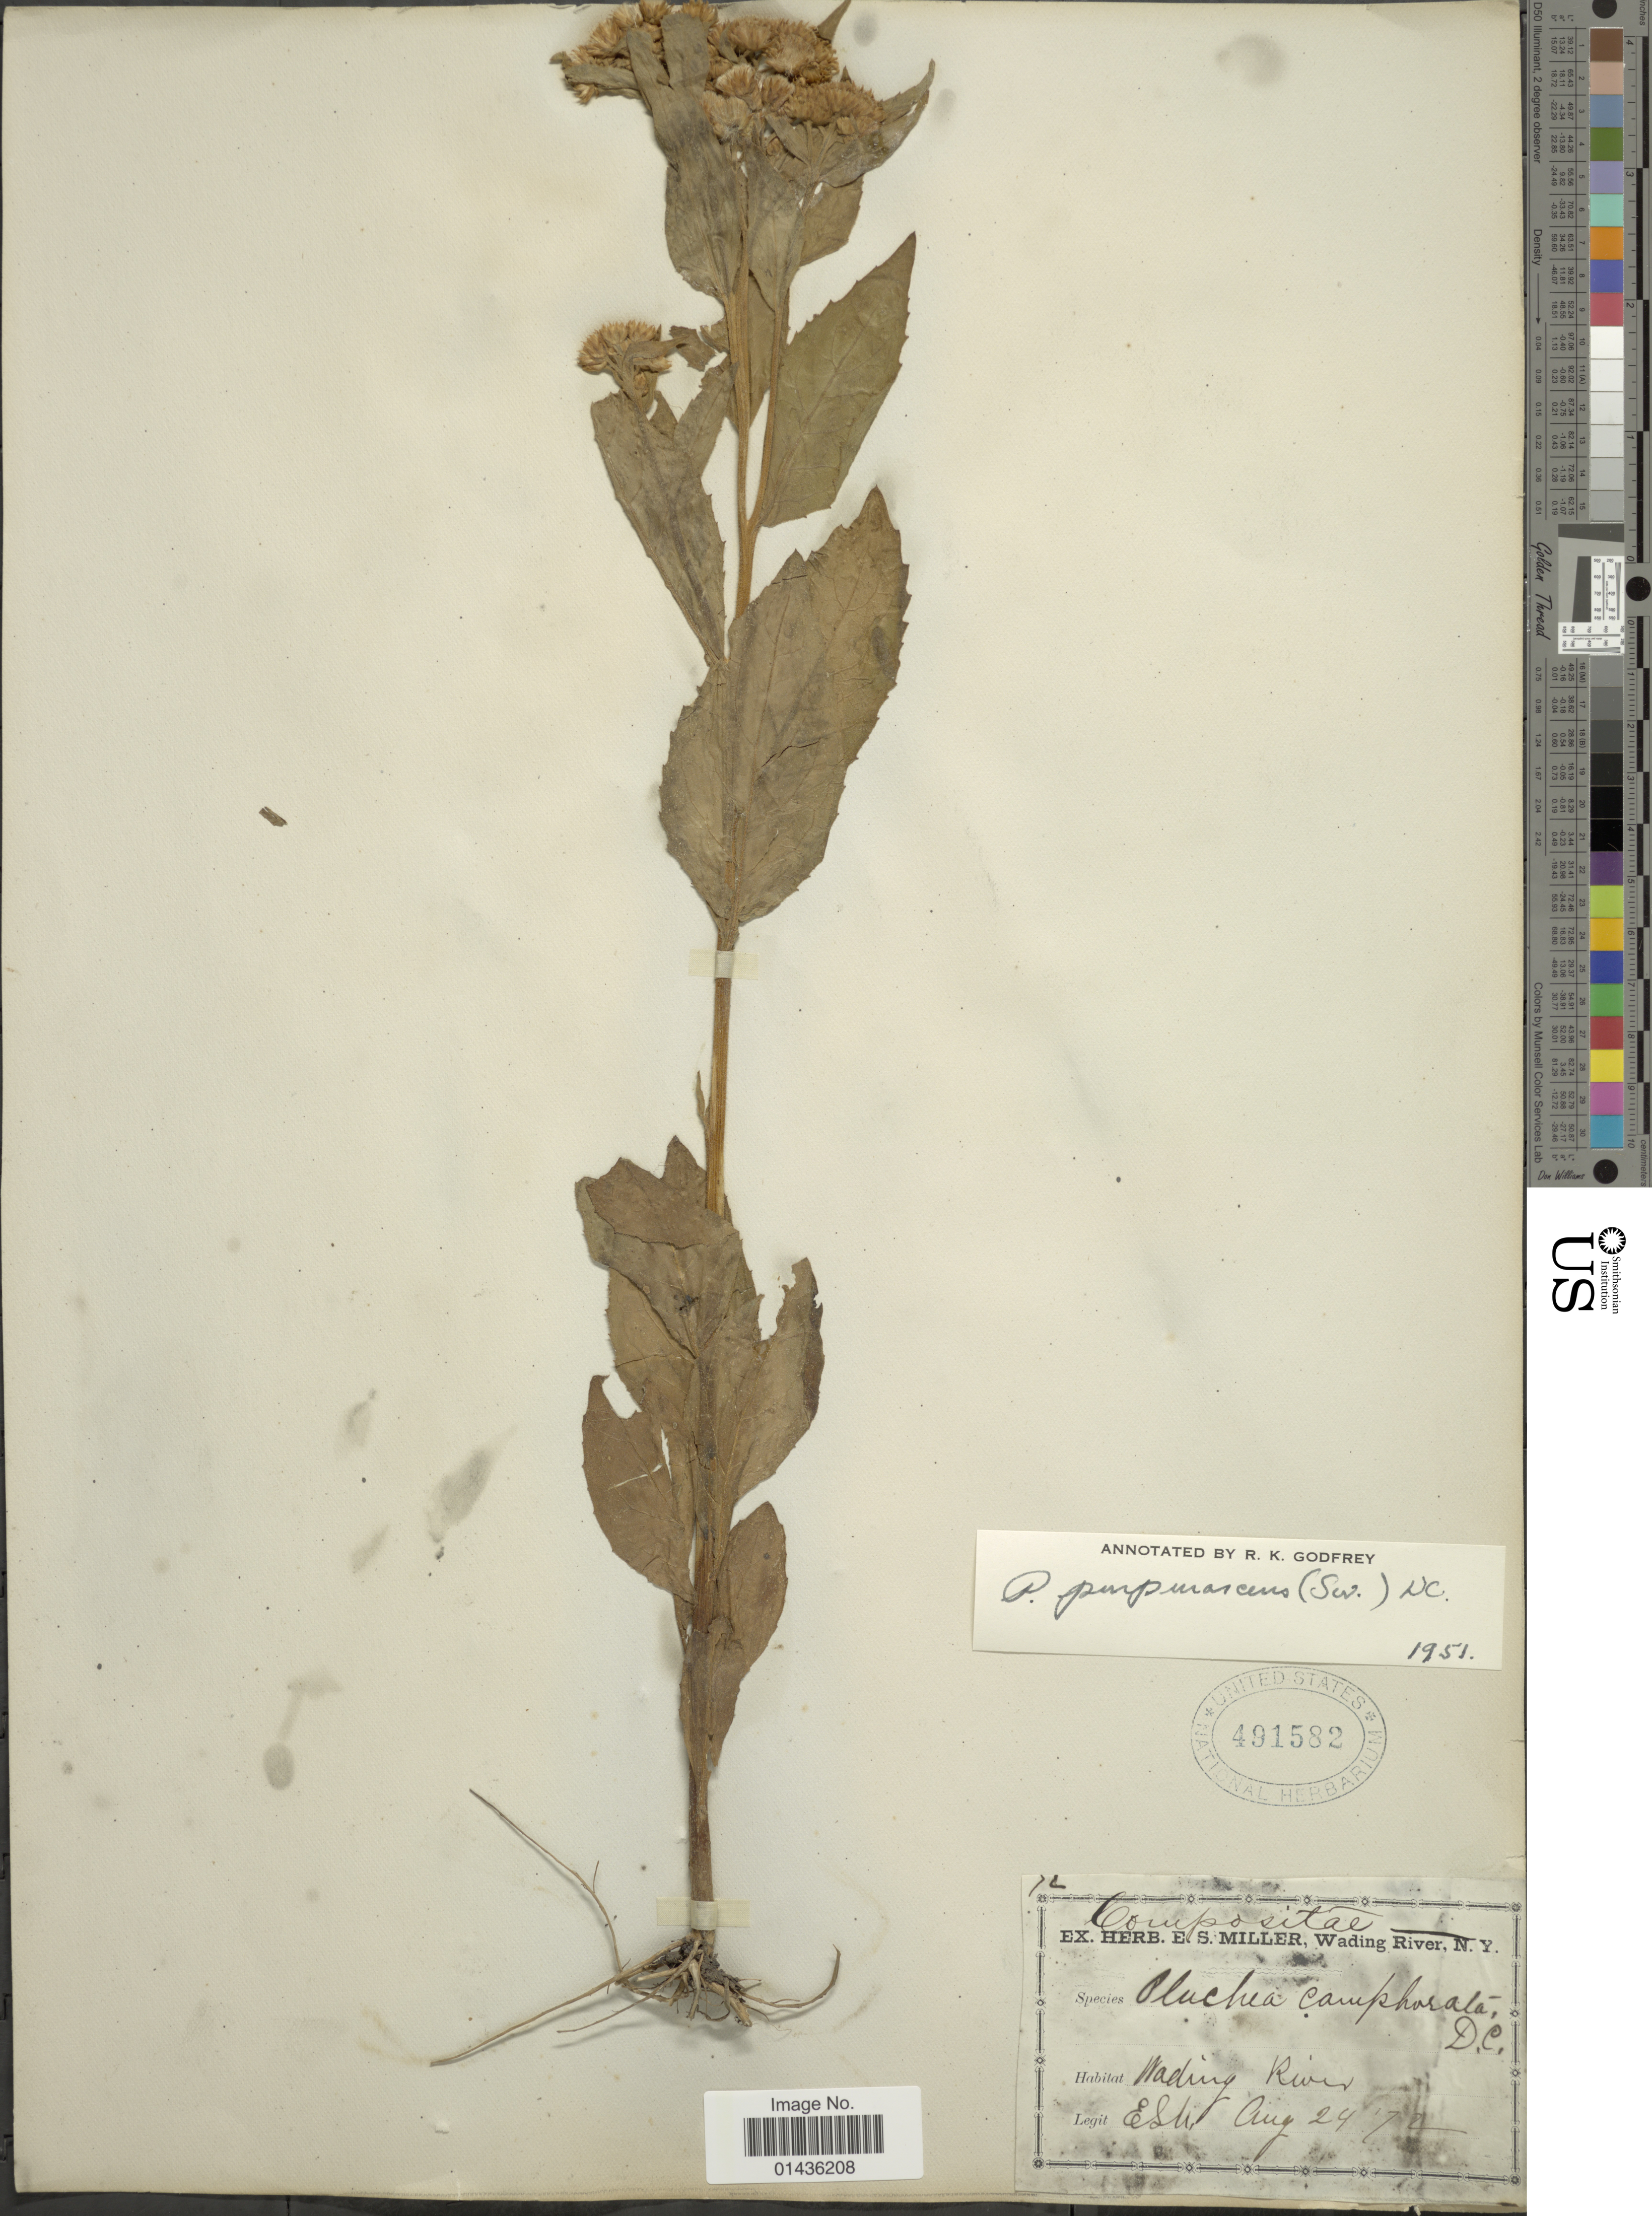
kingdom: Plantae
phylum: Tracheophyta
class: Magnoliopsida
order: Asterales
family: Asteraceae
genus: Pluchea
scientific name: Pluchea odorata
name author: (L.) Cass.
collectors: E. S. Miller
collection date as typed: Transcribed d/m/y: 24/8/72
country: United States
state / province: New York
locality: Wading River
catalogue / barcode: US 491582